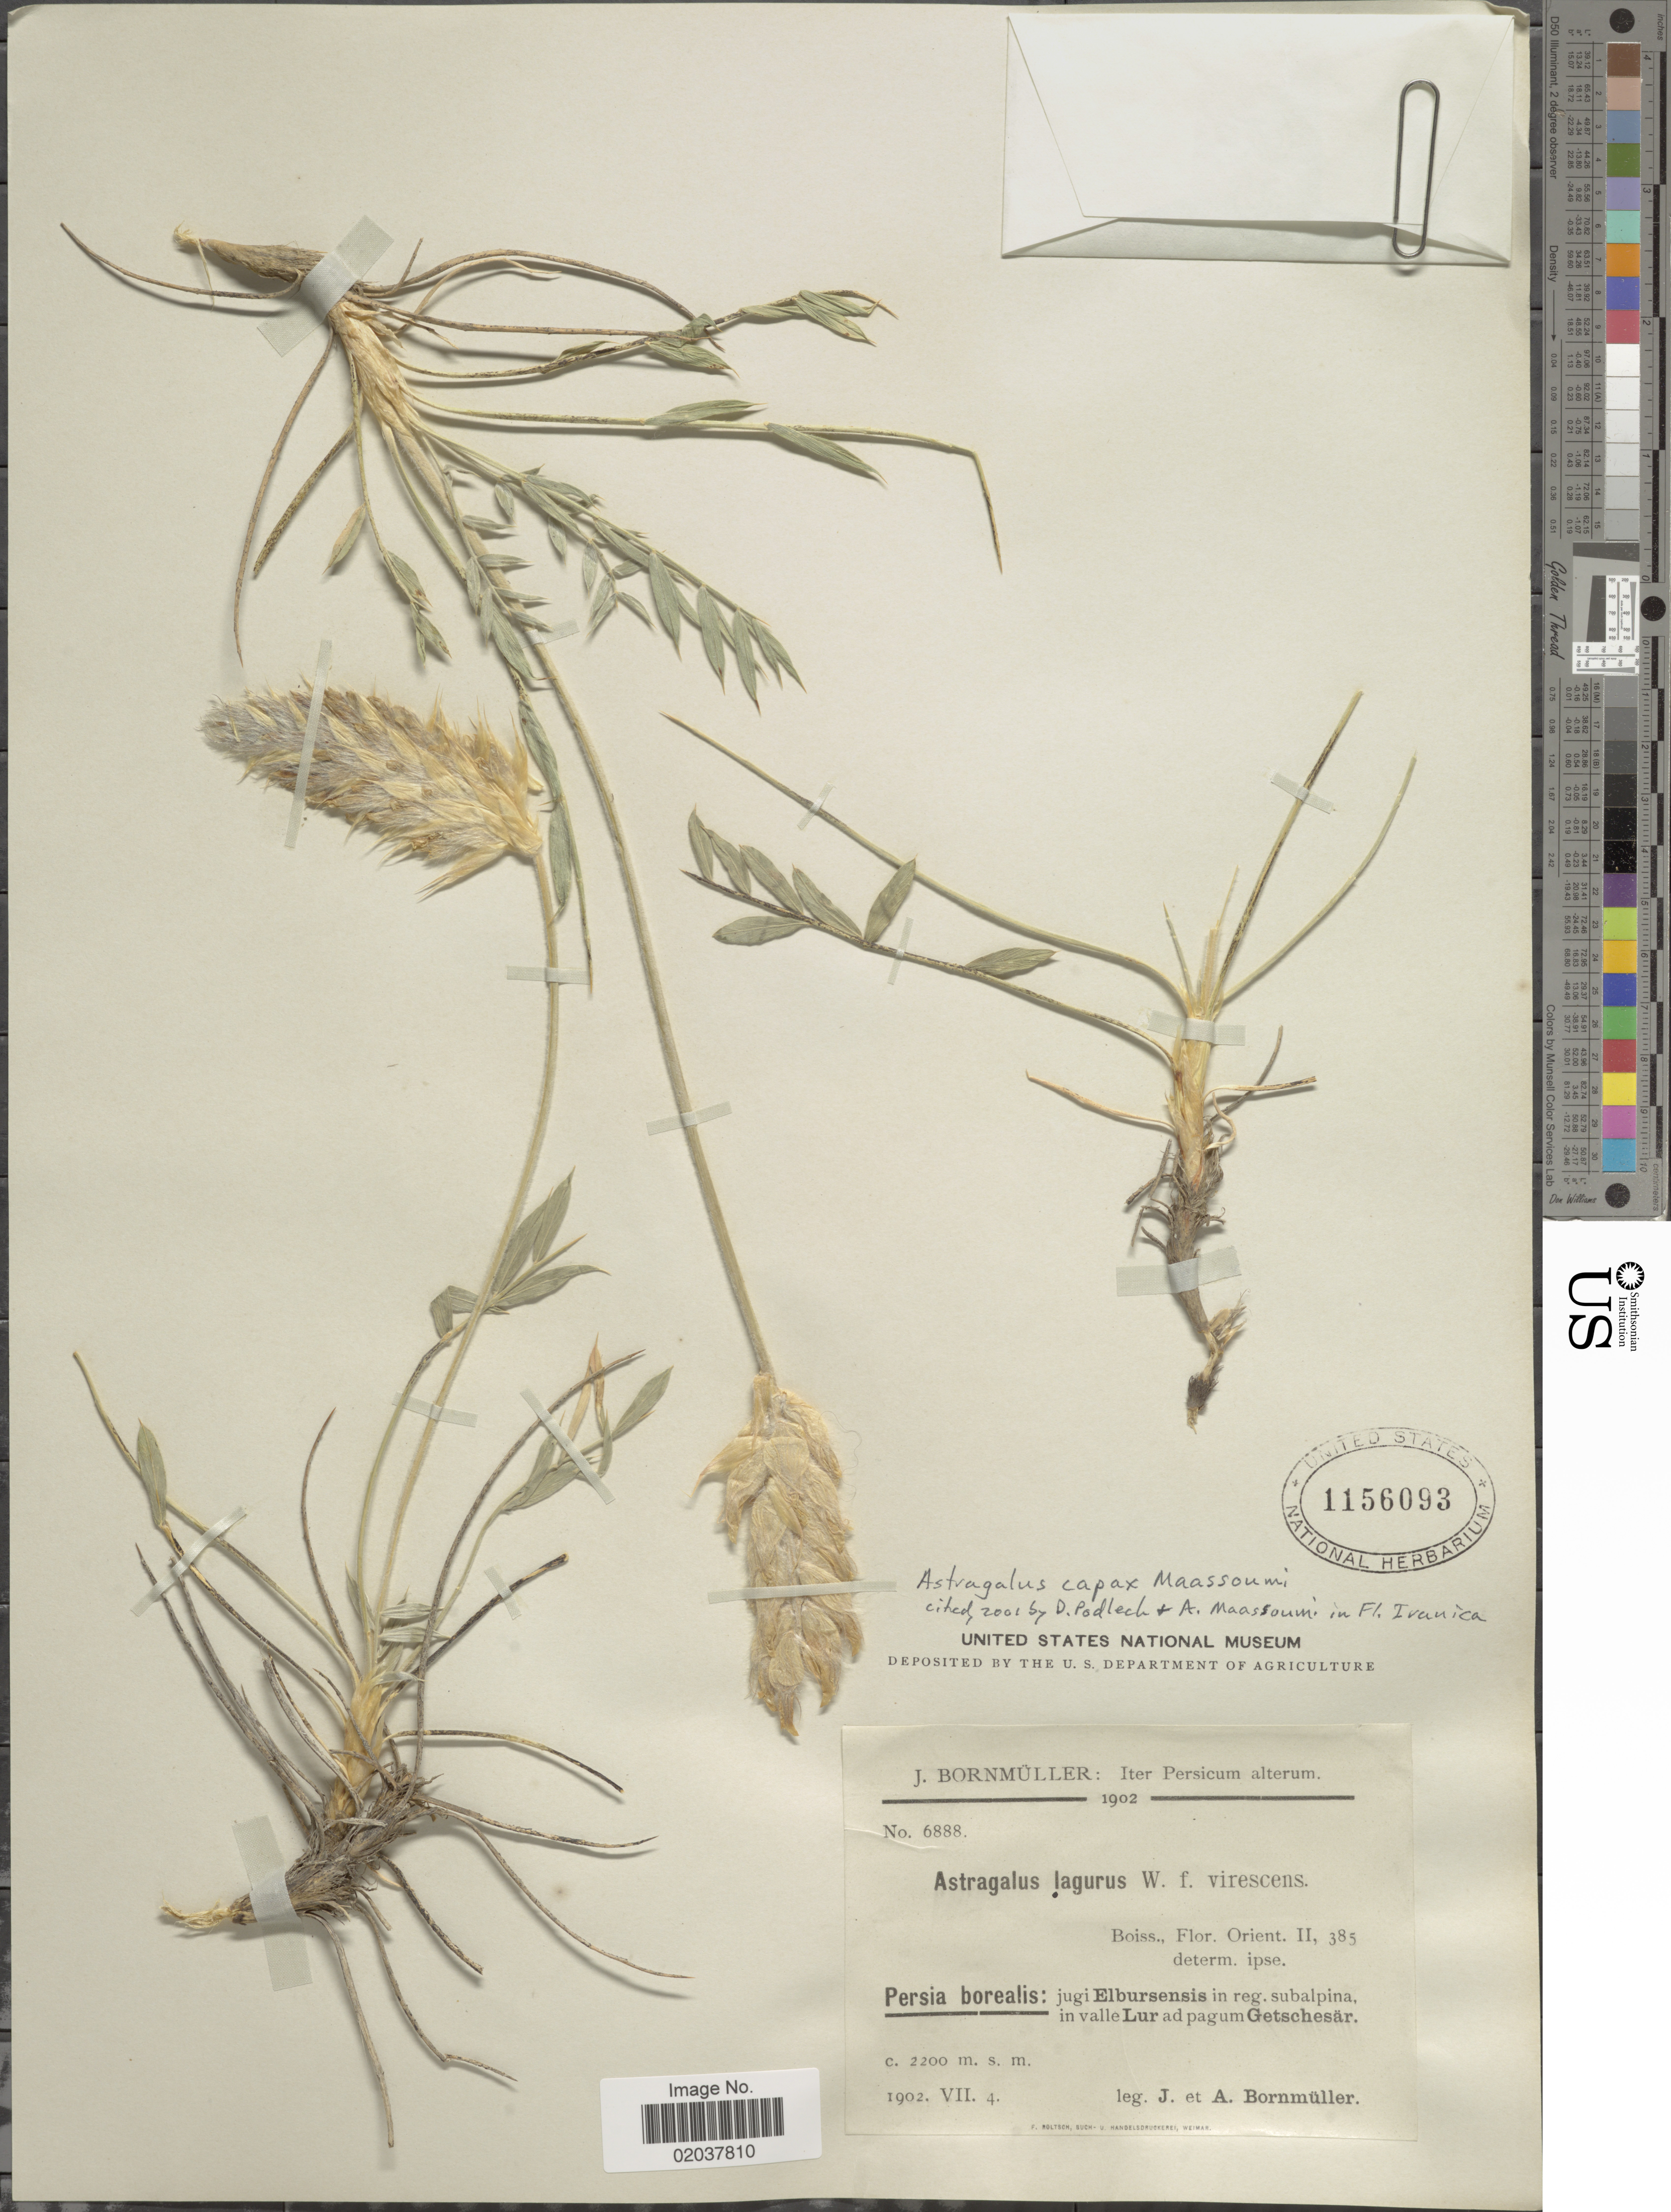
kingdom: Plantae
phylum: Tracheophyta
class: Magnoliopsida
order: Fabales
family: Fabaceae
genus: Astragalus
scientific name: Astragalus capax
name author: Maassoumi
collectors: J. Bornmüller & A. Bornmüller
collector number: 6888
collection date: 1902-07-04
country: Iran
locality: Persia borealis, jugi Elbursensis, valle Lur ad pagum Getschesar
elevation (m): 2200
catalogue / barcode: US 1156093